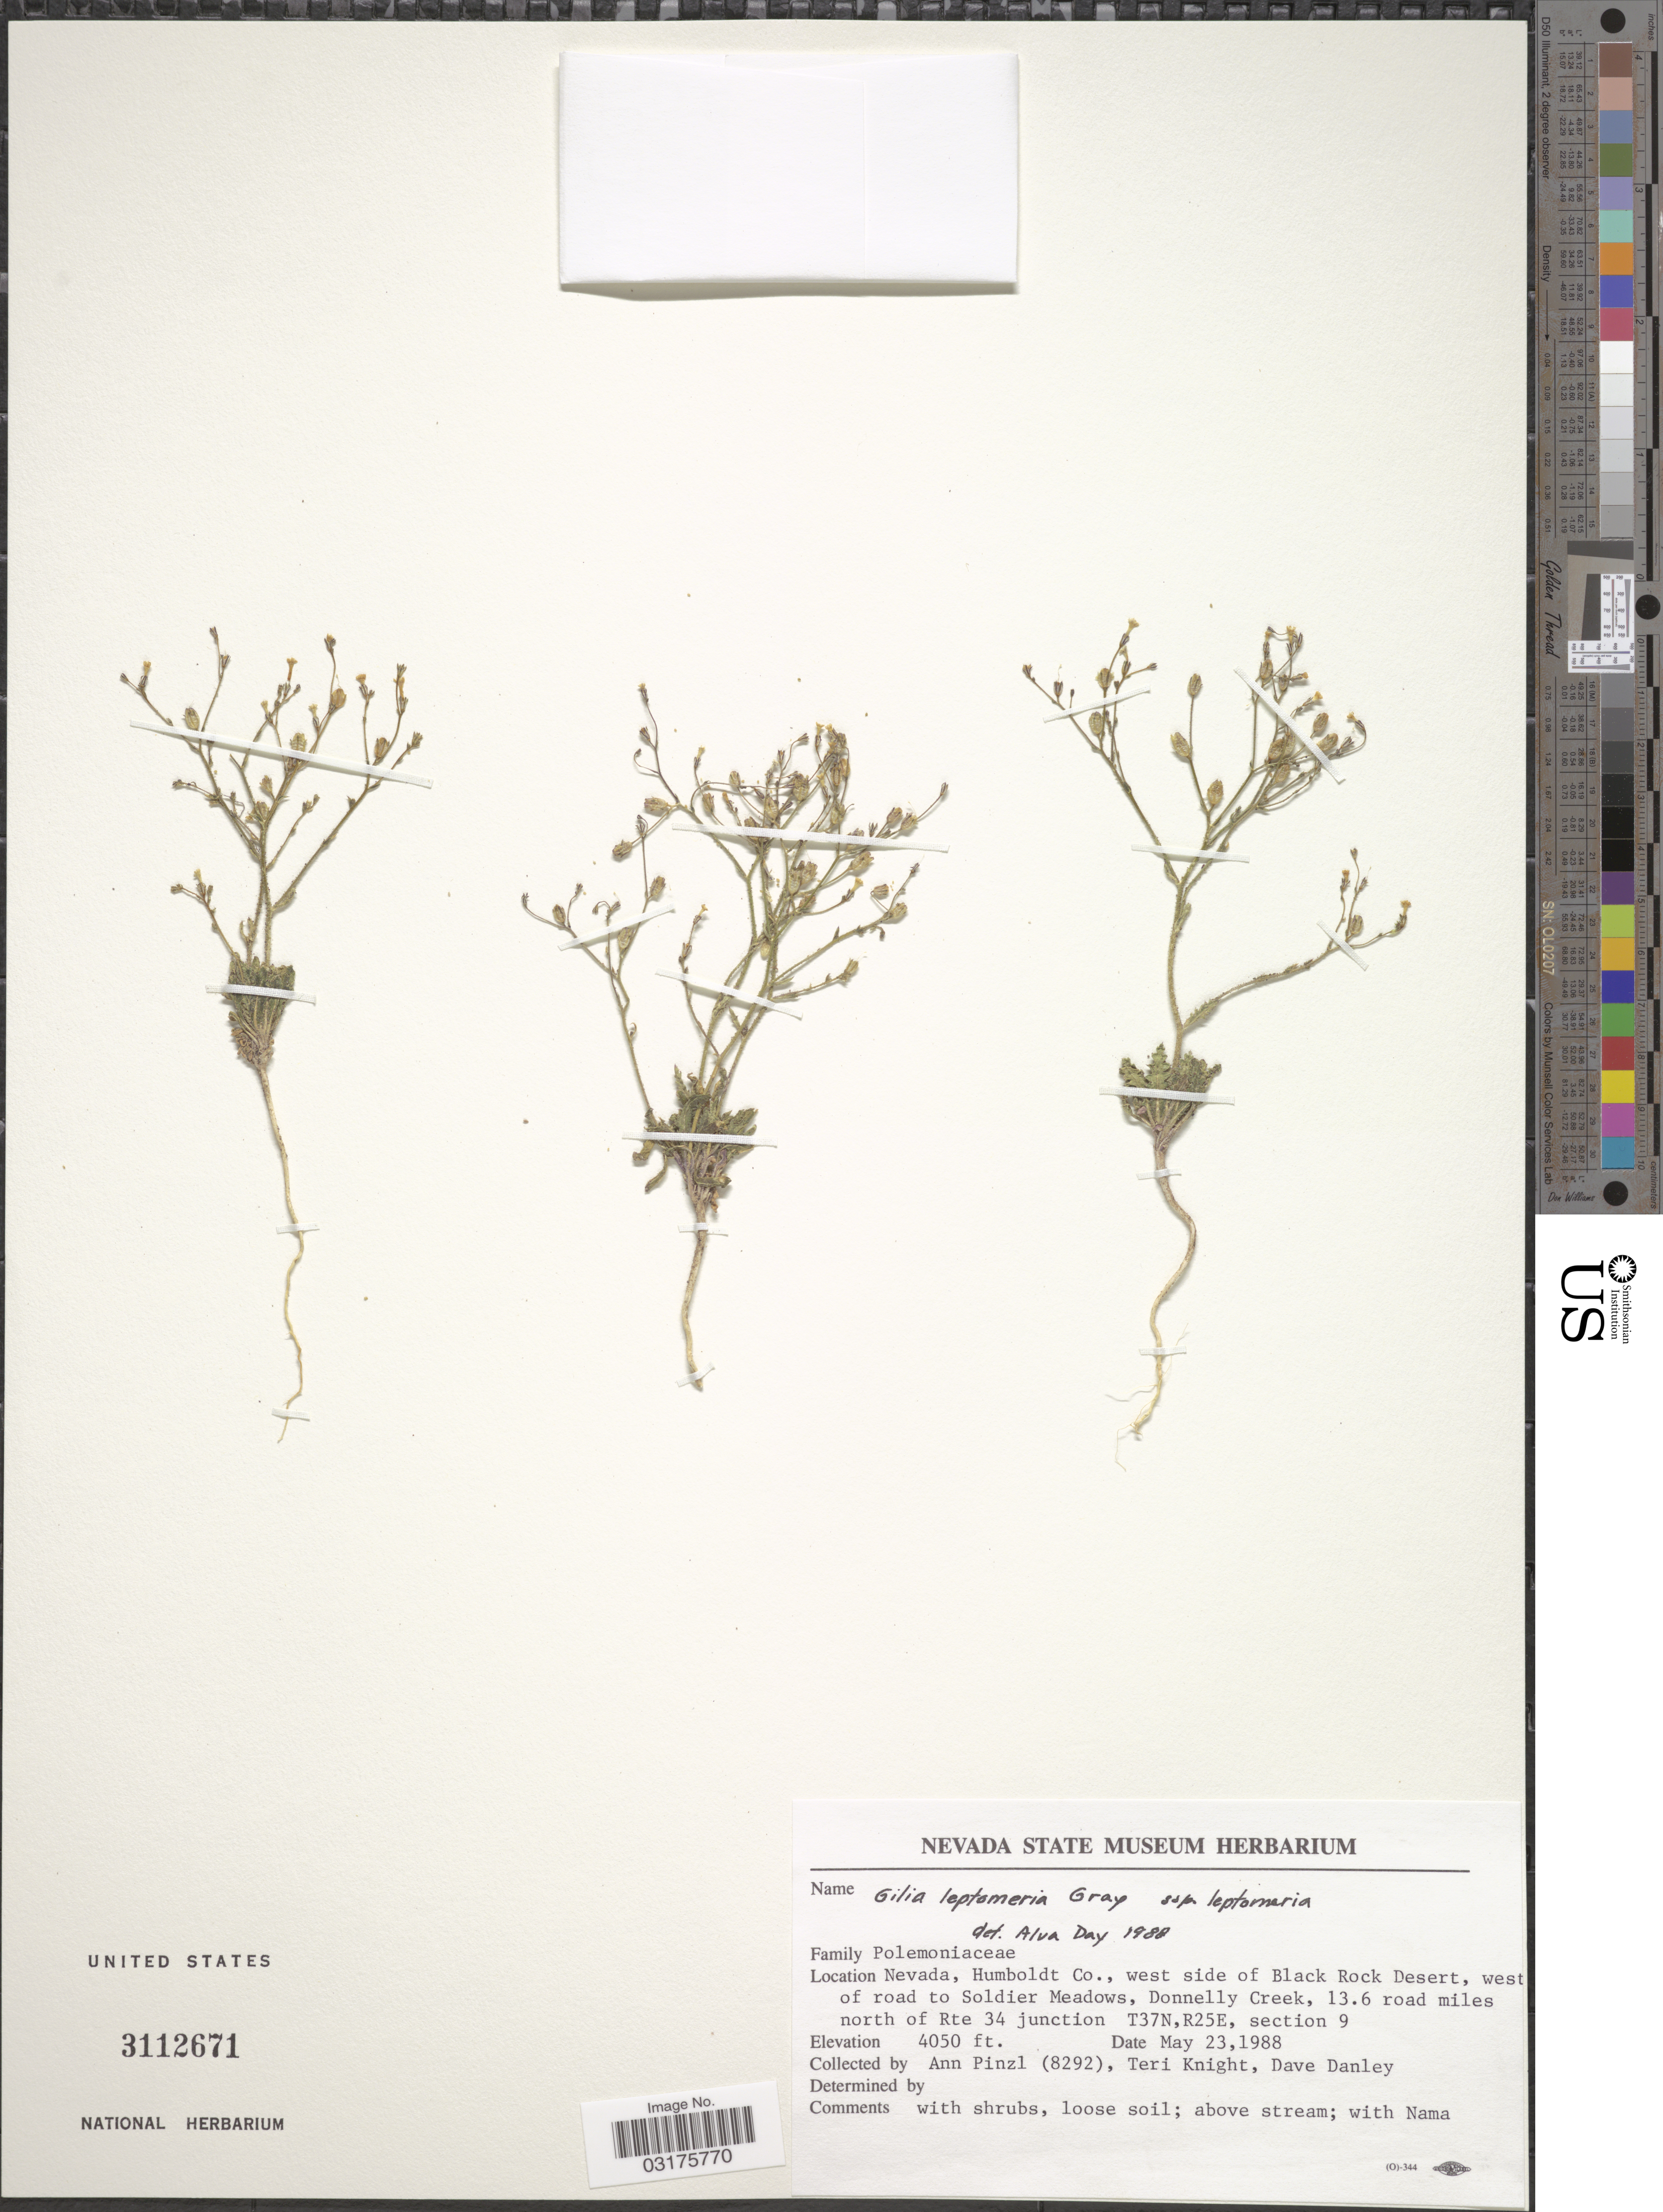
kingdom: Plantae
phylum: Tracheophyta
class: Magnoliopsida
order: Ericales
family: Polemoniaceae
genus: Aliciella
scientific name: Aliciella leptomeria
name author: (A. Gray) J.M. Porter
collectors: A. Pinzl, T. Knight & D. Danley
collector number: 8292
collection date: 1988-05-23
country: United States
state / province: Nevada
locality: Humboldt Co., west side of Black Rock Desert, west of road to Soldier Meadows, Donnelly Creek, 13.6 road miles north of Rte 34 junction T37N, R25E, section 9.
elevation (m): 1234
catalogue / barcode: US 3112671